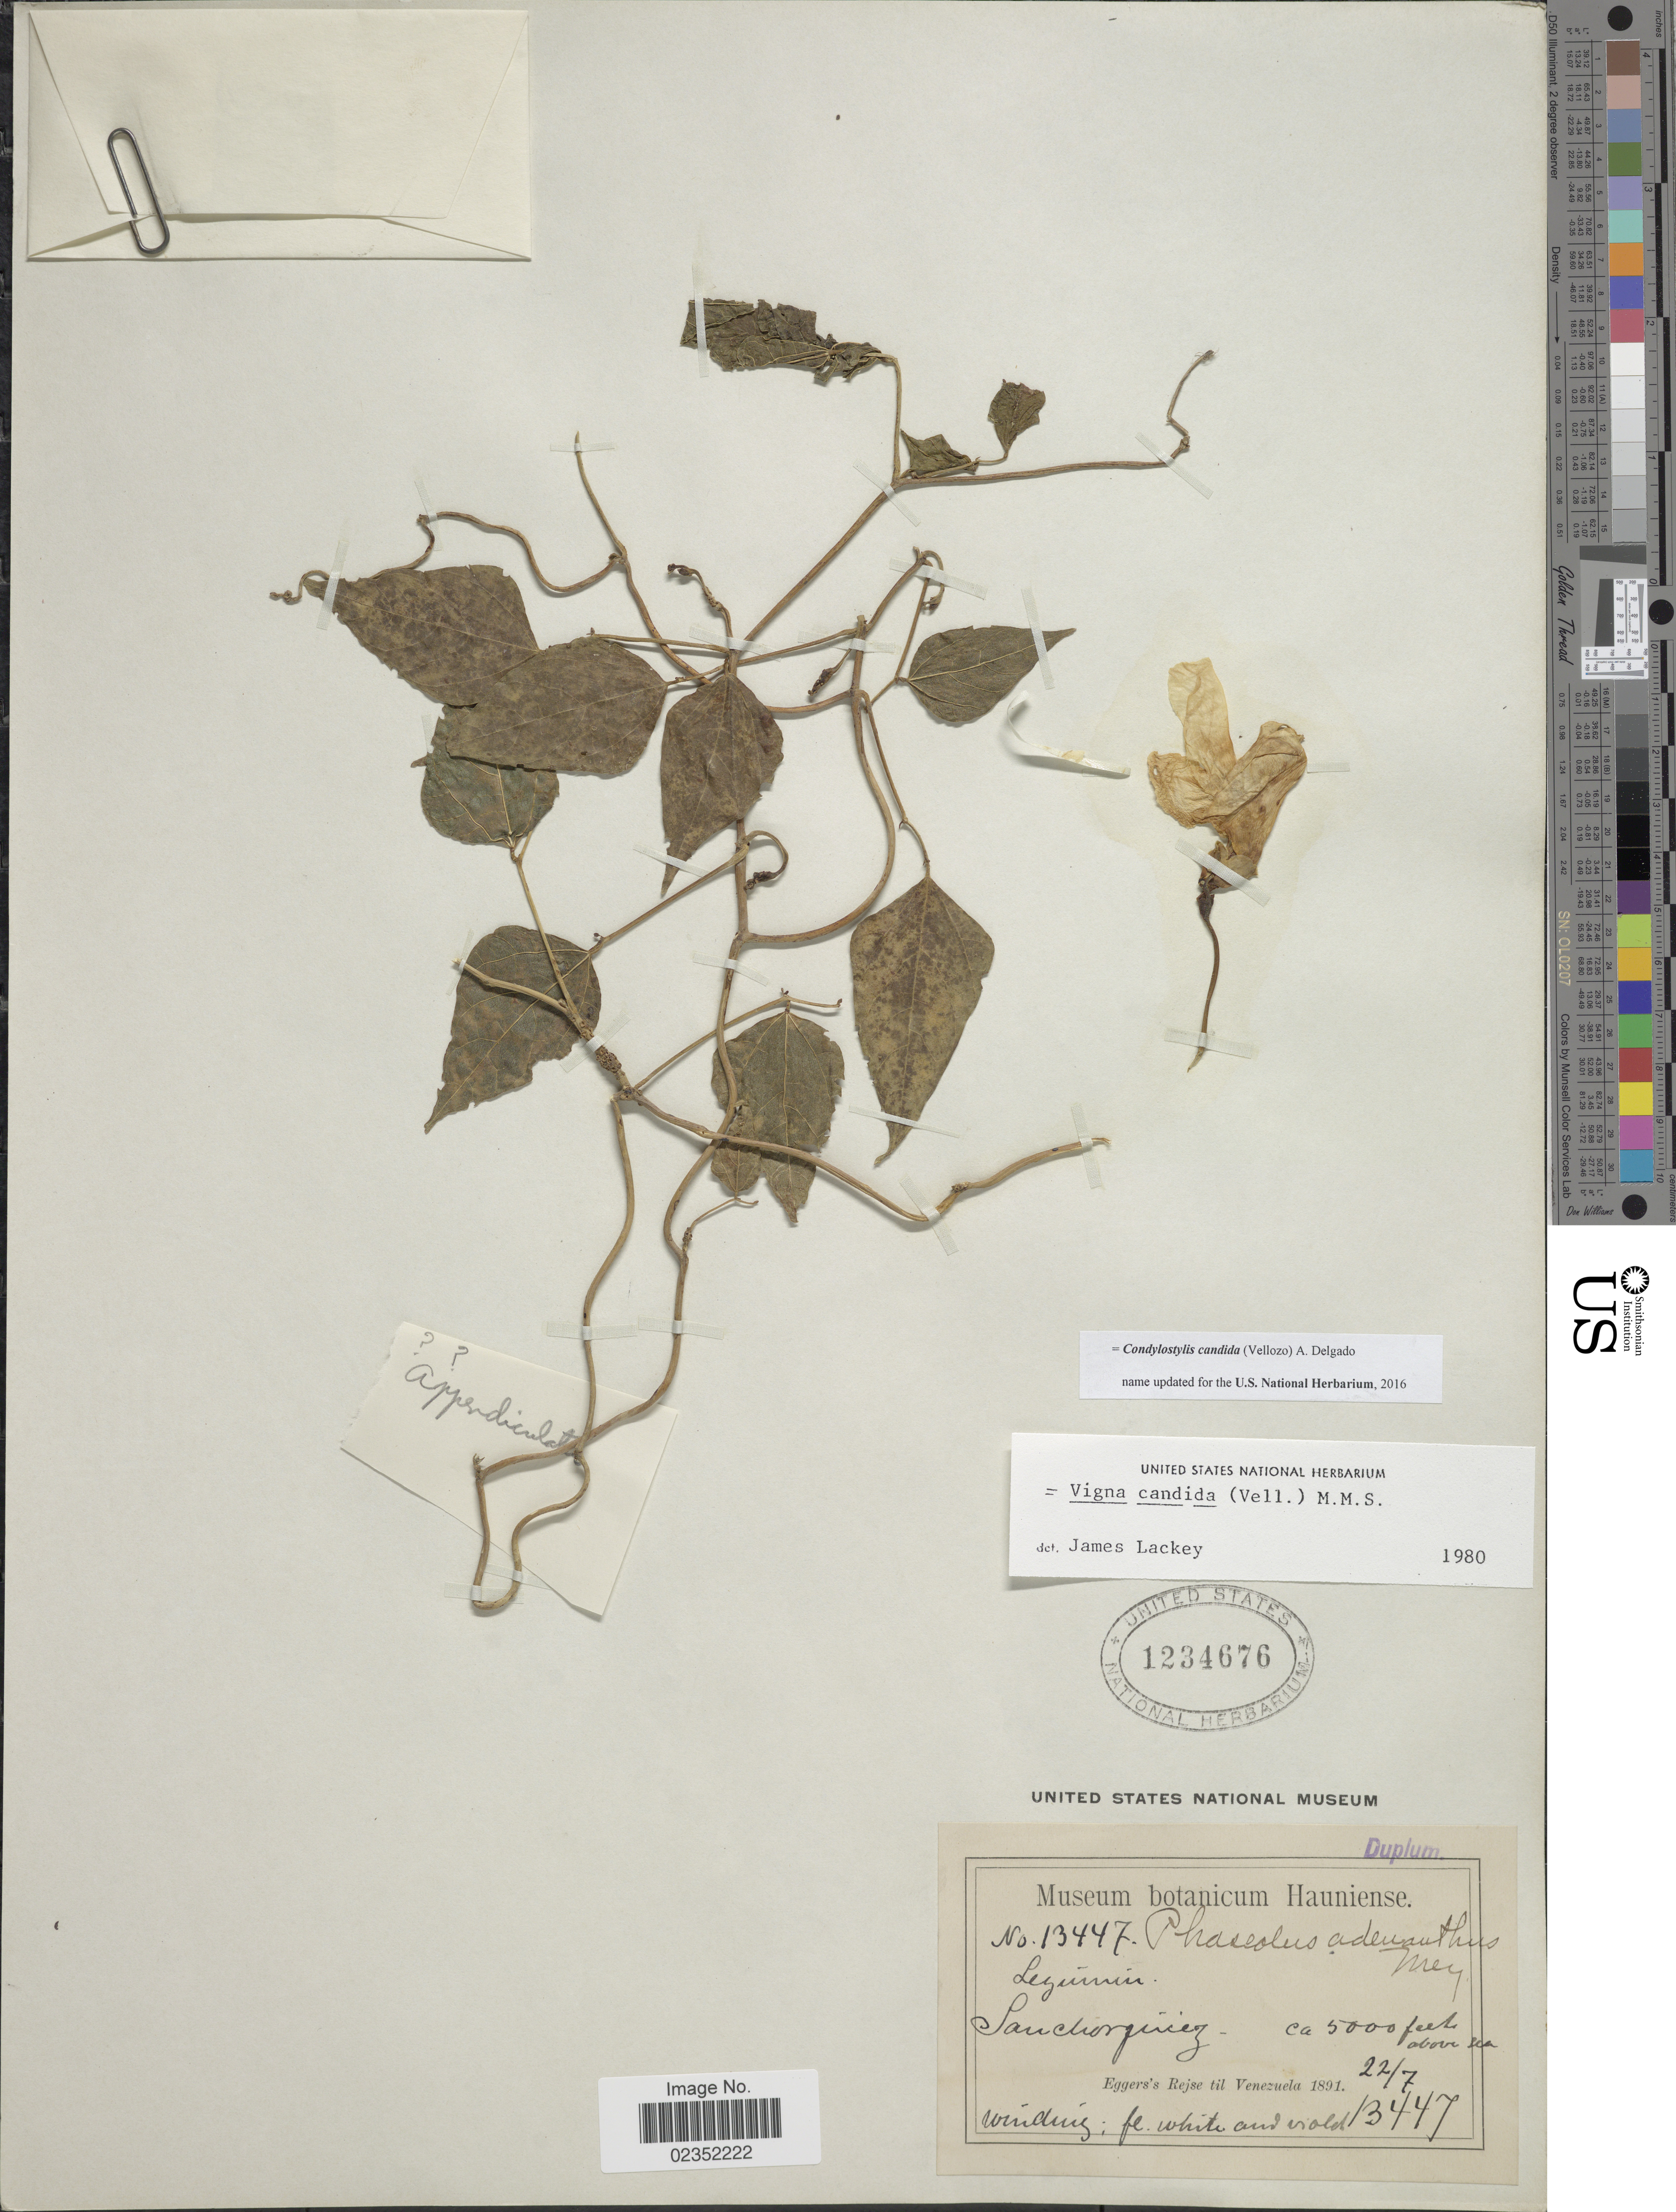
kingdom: Plantae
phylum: Tracheophyta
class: Magnoliopsida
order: Fabales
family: Fabaceae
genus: Condylostylis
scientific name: Condylostylis candida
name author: (Vell.) A. Delgado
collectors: -. Eggers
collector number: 13447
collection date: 1891-07-22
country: Venezuela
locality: Sanchorquiz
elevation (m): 1524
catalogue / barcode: US 1234676